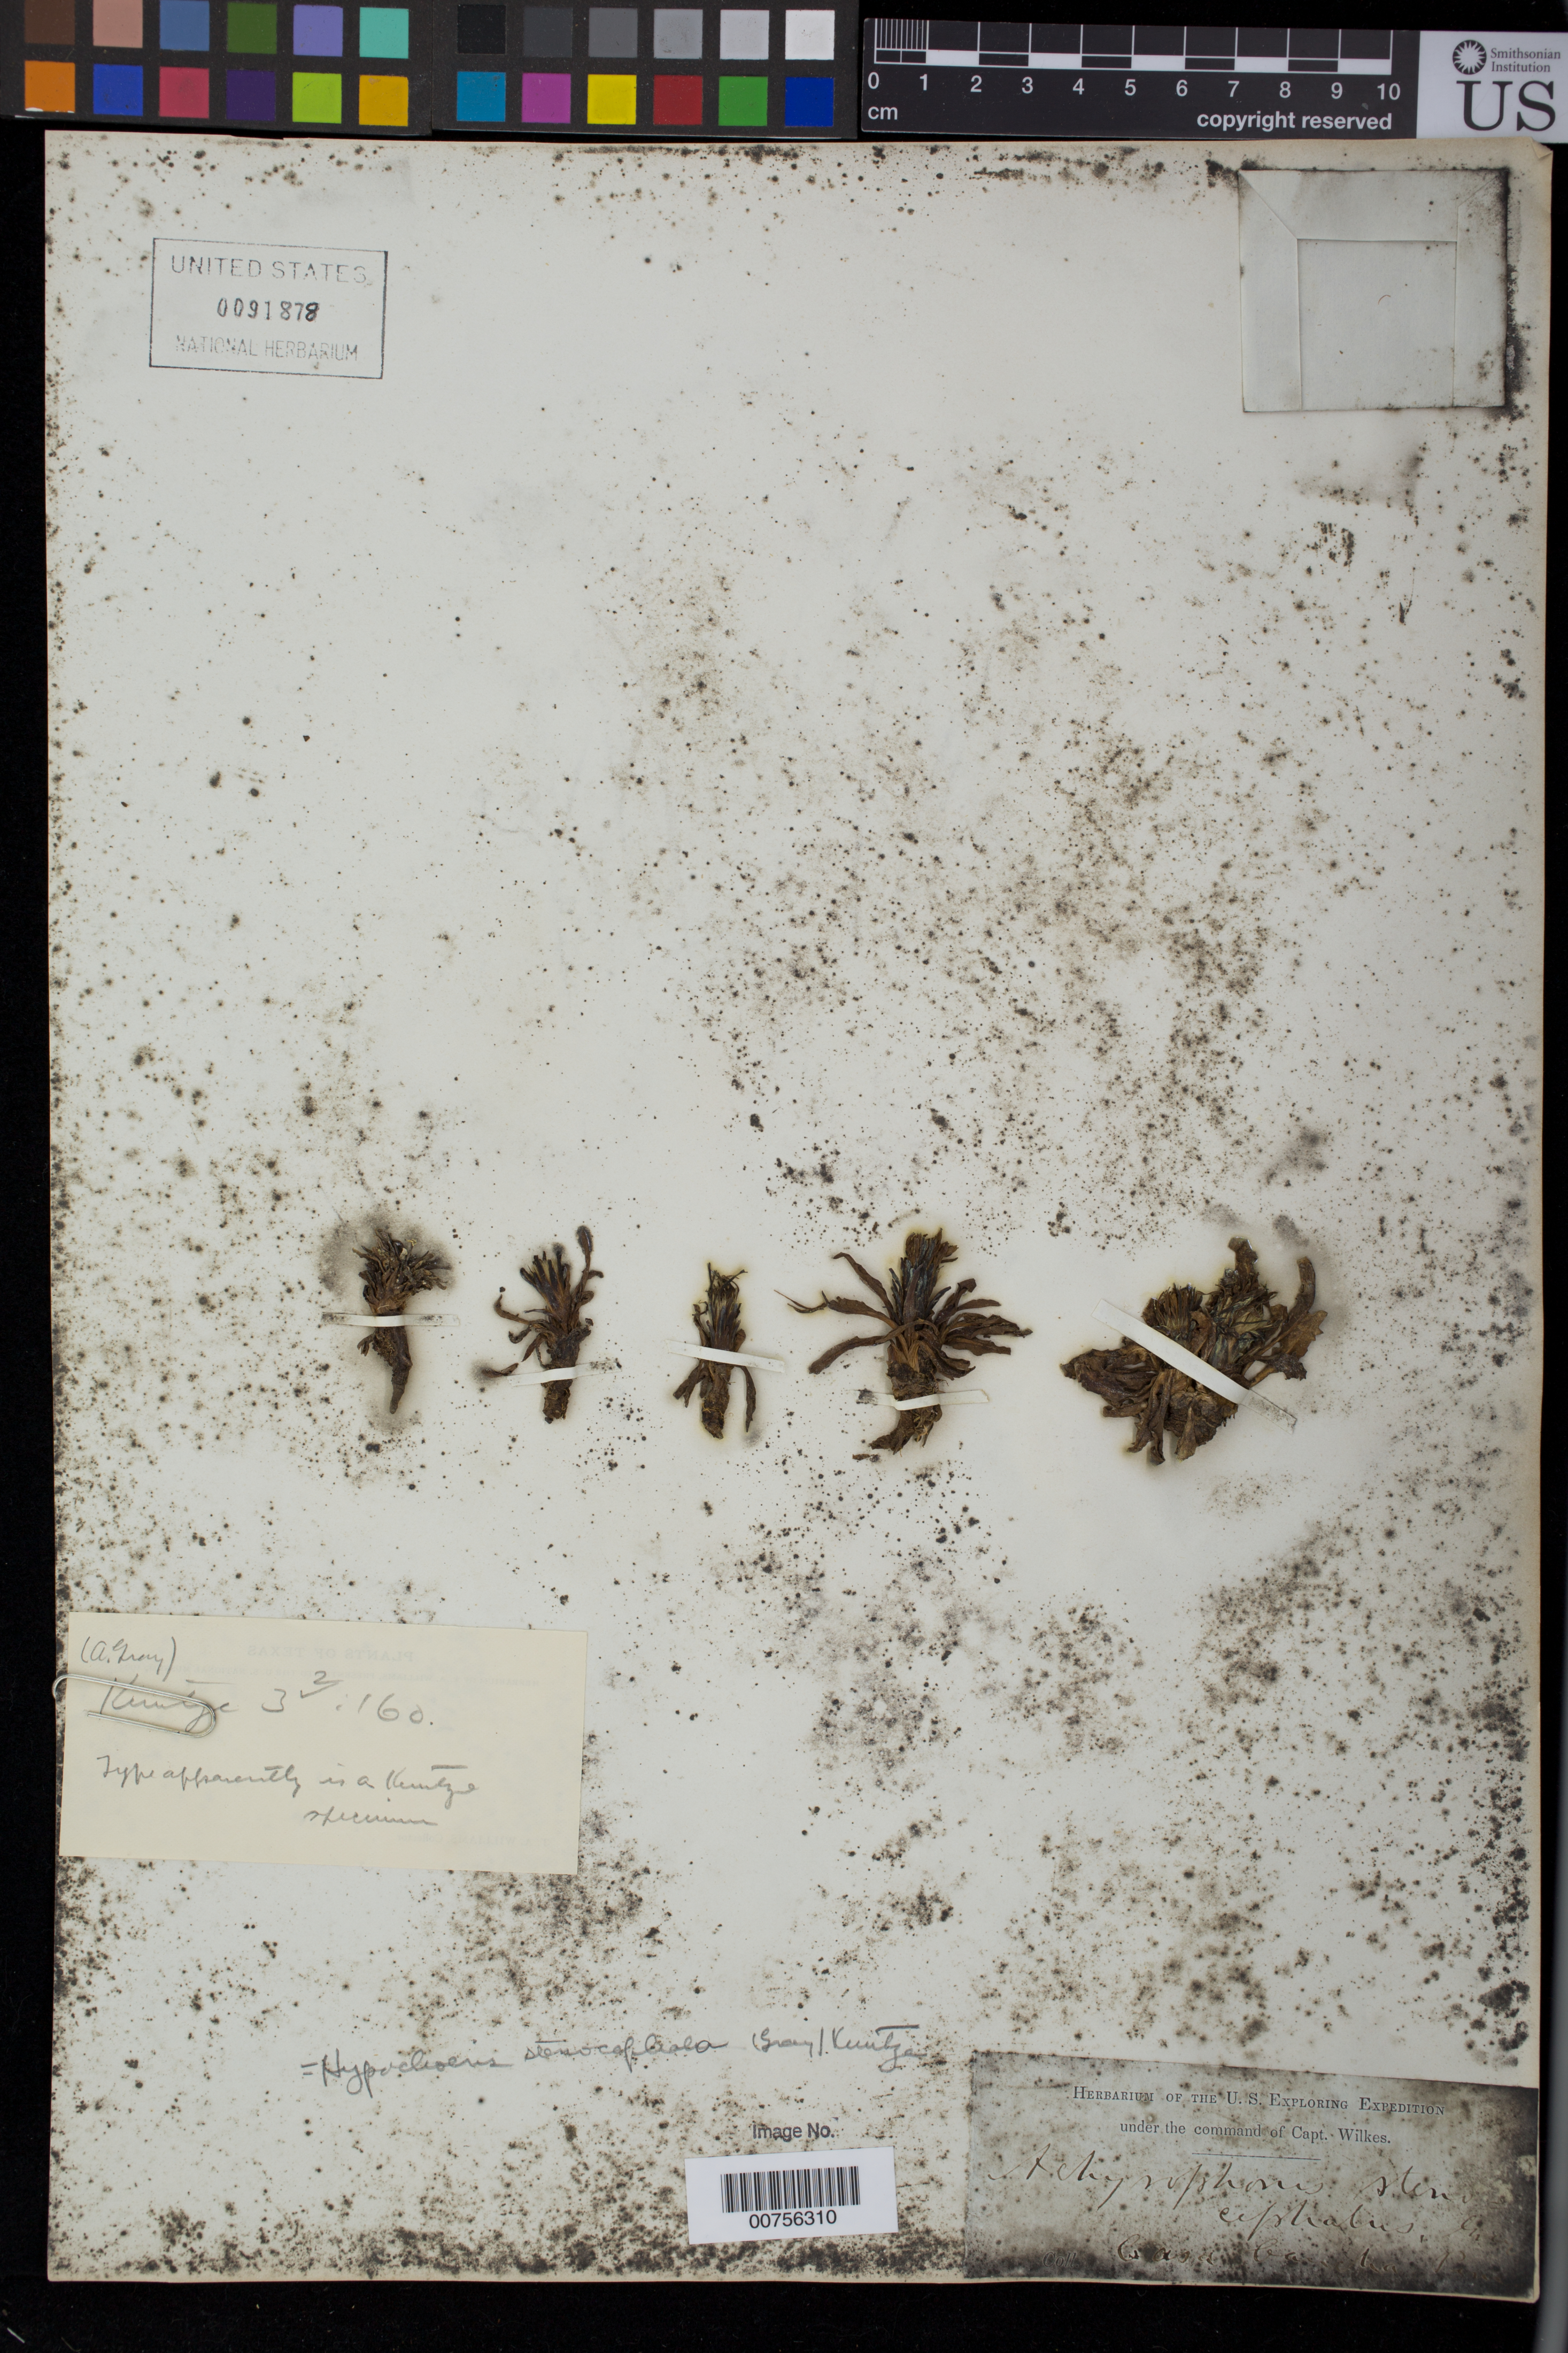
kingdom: Plantae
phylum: Tracheophyta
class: Magnoliopsida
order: Asterales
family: Asteraceae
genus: Achyrophorus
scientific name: Achyrophorus stenocephalus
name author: A. Gray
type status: Possible Type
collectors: Wilkes Explor. Exped.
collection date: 1838/1842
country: Peru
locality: Casa Cancha, Peru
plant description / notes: A. stenocephalus A. Gray [ex Wedd.] was first published by Weddell as a nom. nud. in synonymy of Achyrophorus taraxacoides [var.] ß (Chloris Andina 1: 221, t. 41a. 1855 [1856]). Validity and typification of the name Achyrophorus stenocephalus A. Gray uncertain, but was later accepted by Gray (1862, Proc. Amer. Acad. Arts 5: 146), probably to be regarded as an illegitimate (superfluous) replacement name based on A. taraxacoides [sensu?] Wedd. This specimen may be a duplicate of the collection seen by Weddel, upon which he based his A. taraxacoides var. ß.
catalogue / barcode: US 91878